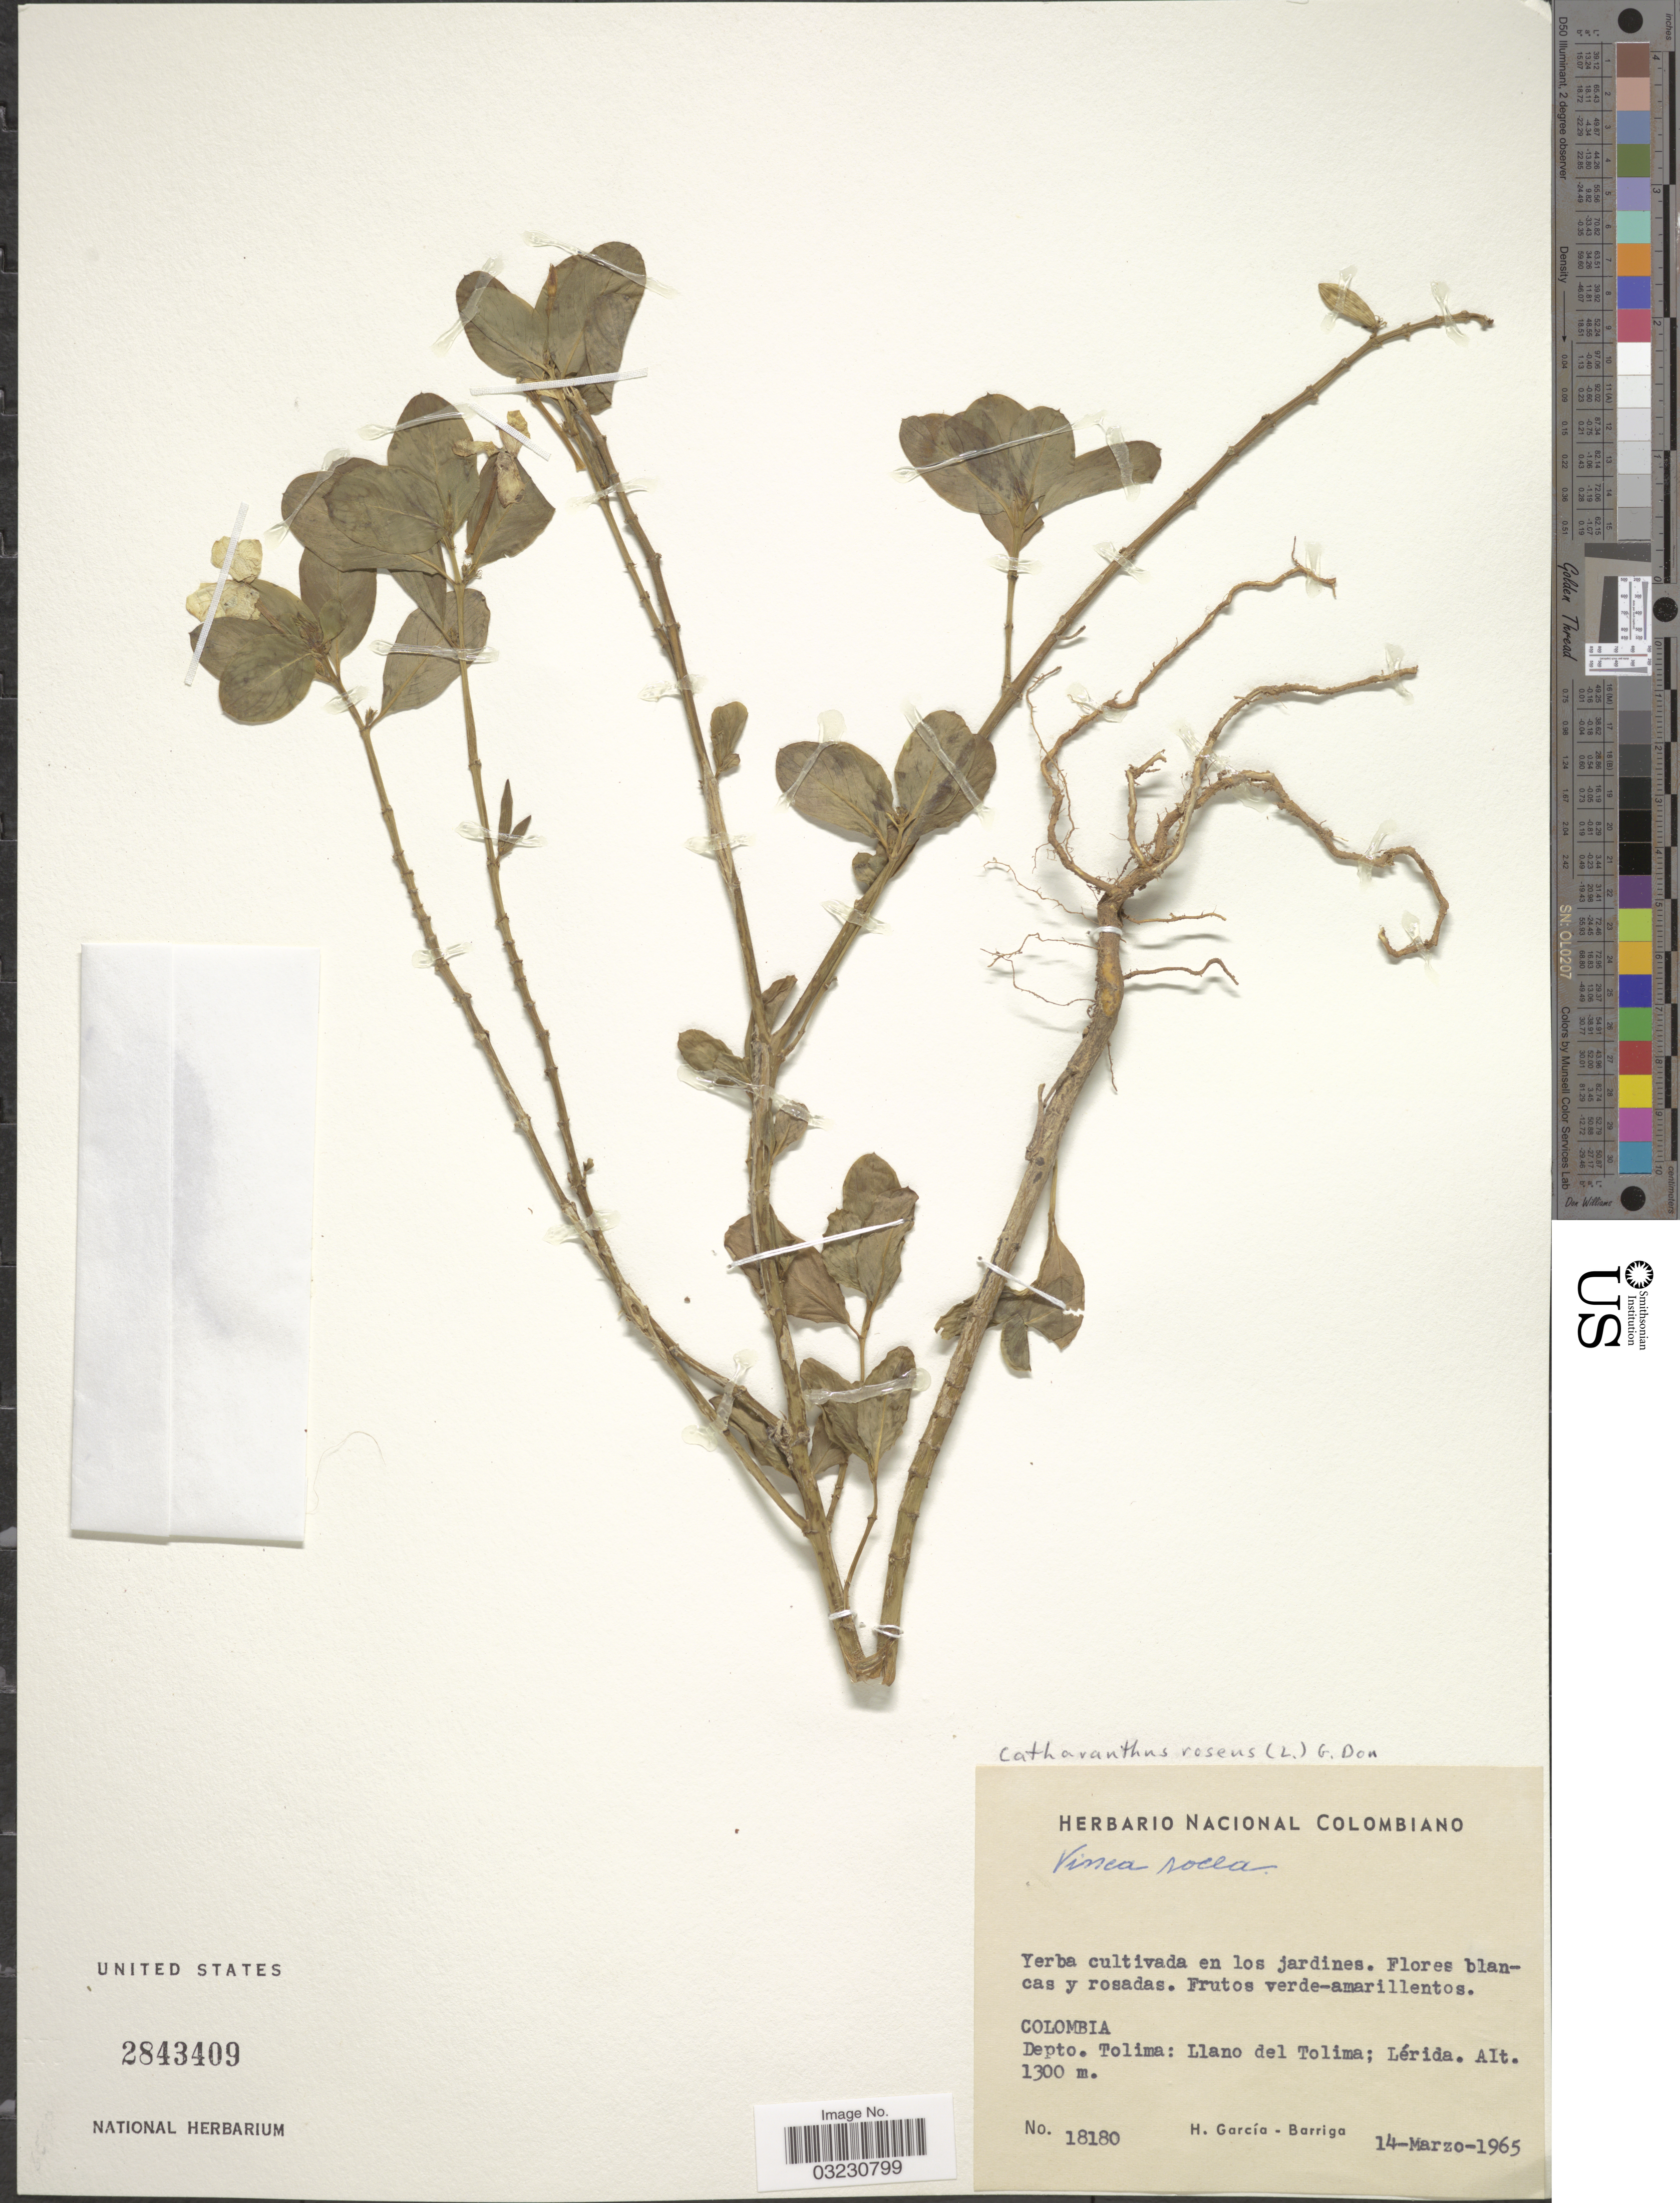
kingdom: Plantae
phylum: Tracheophyta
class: Magnoliopsida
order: Gentianales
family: Apocynaceae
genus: Catharanthus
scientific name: Catharanthus roseus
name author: (L.) G. Don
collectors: H. García Barriga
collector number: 18180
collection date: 1965-03-14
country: Colombia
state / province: Tolima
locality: Depto. Tolima: Llano del Tolima; Lérida.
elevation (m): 1300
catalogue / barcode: US 2843409